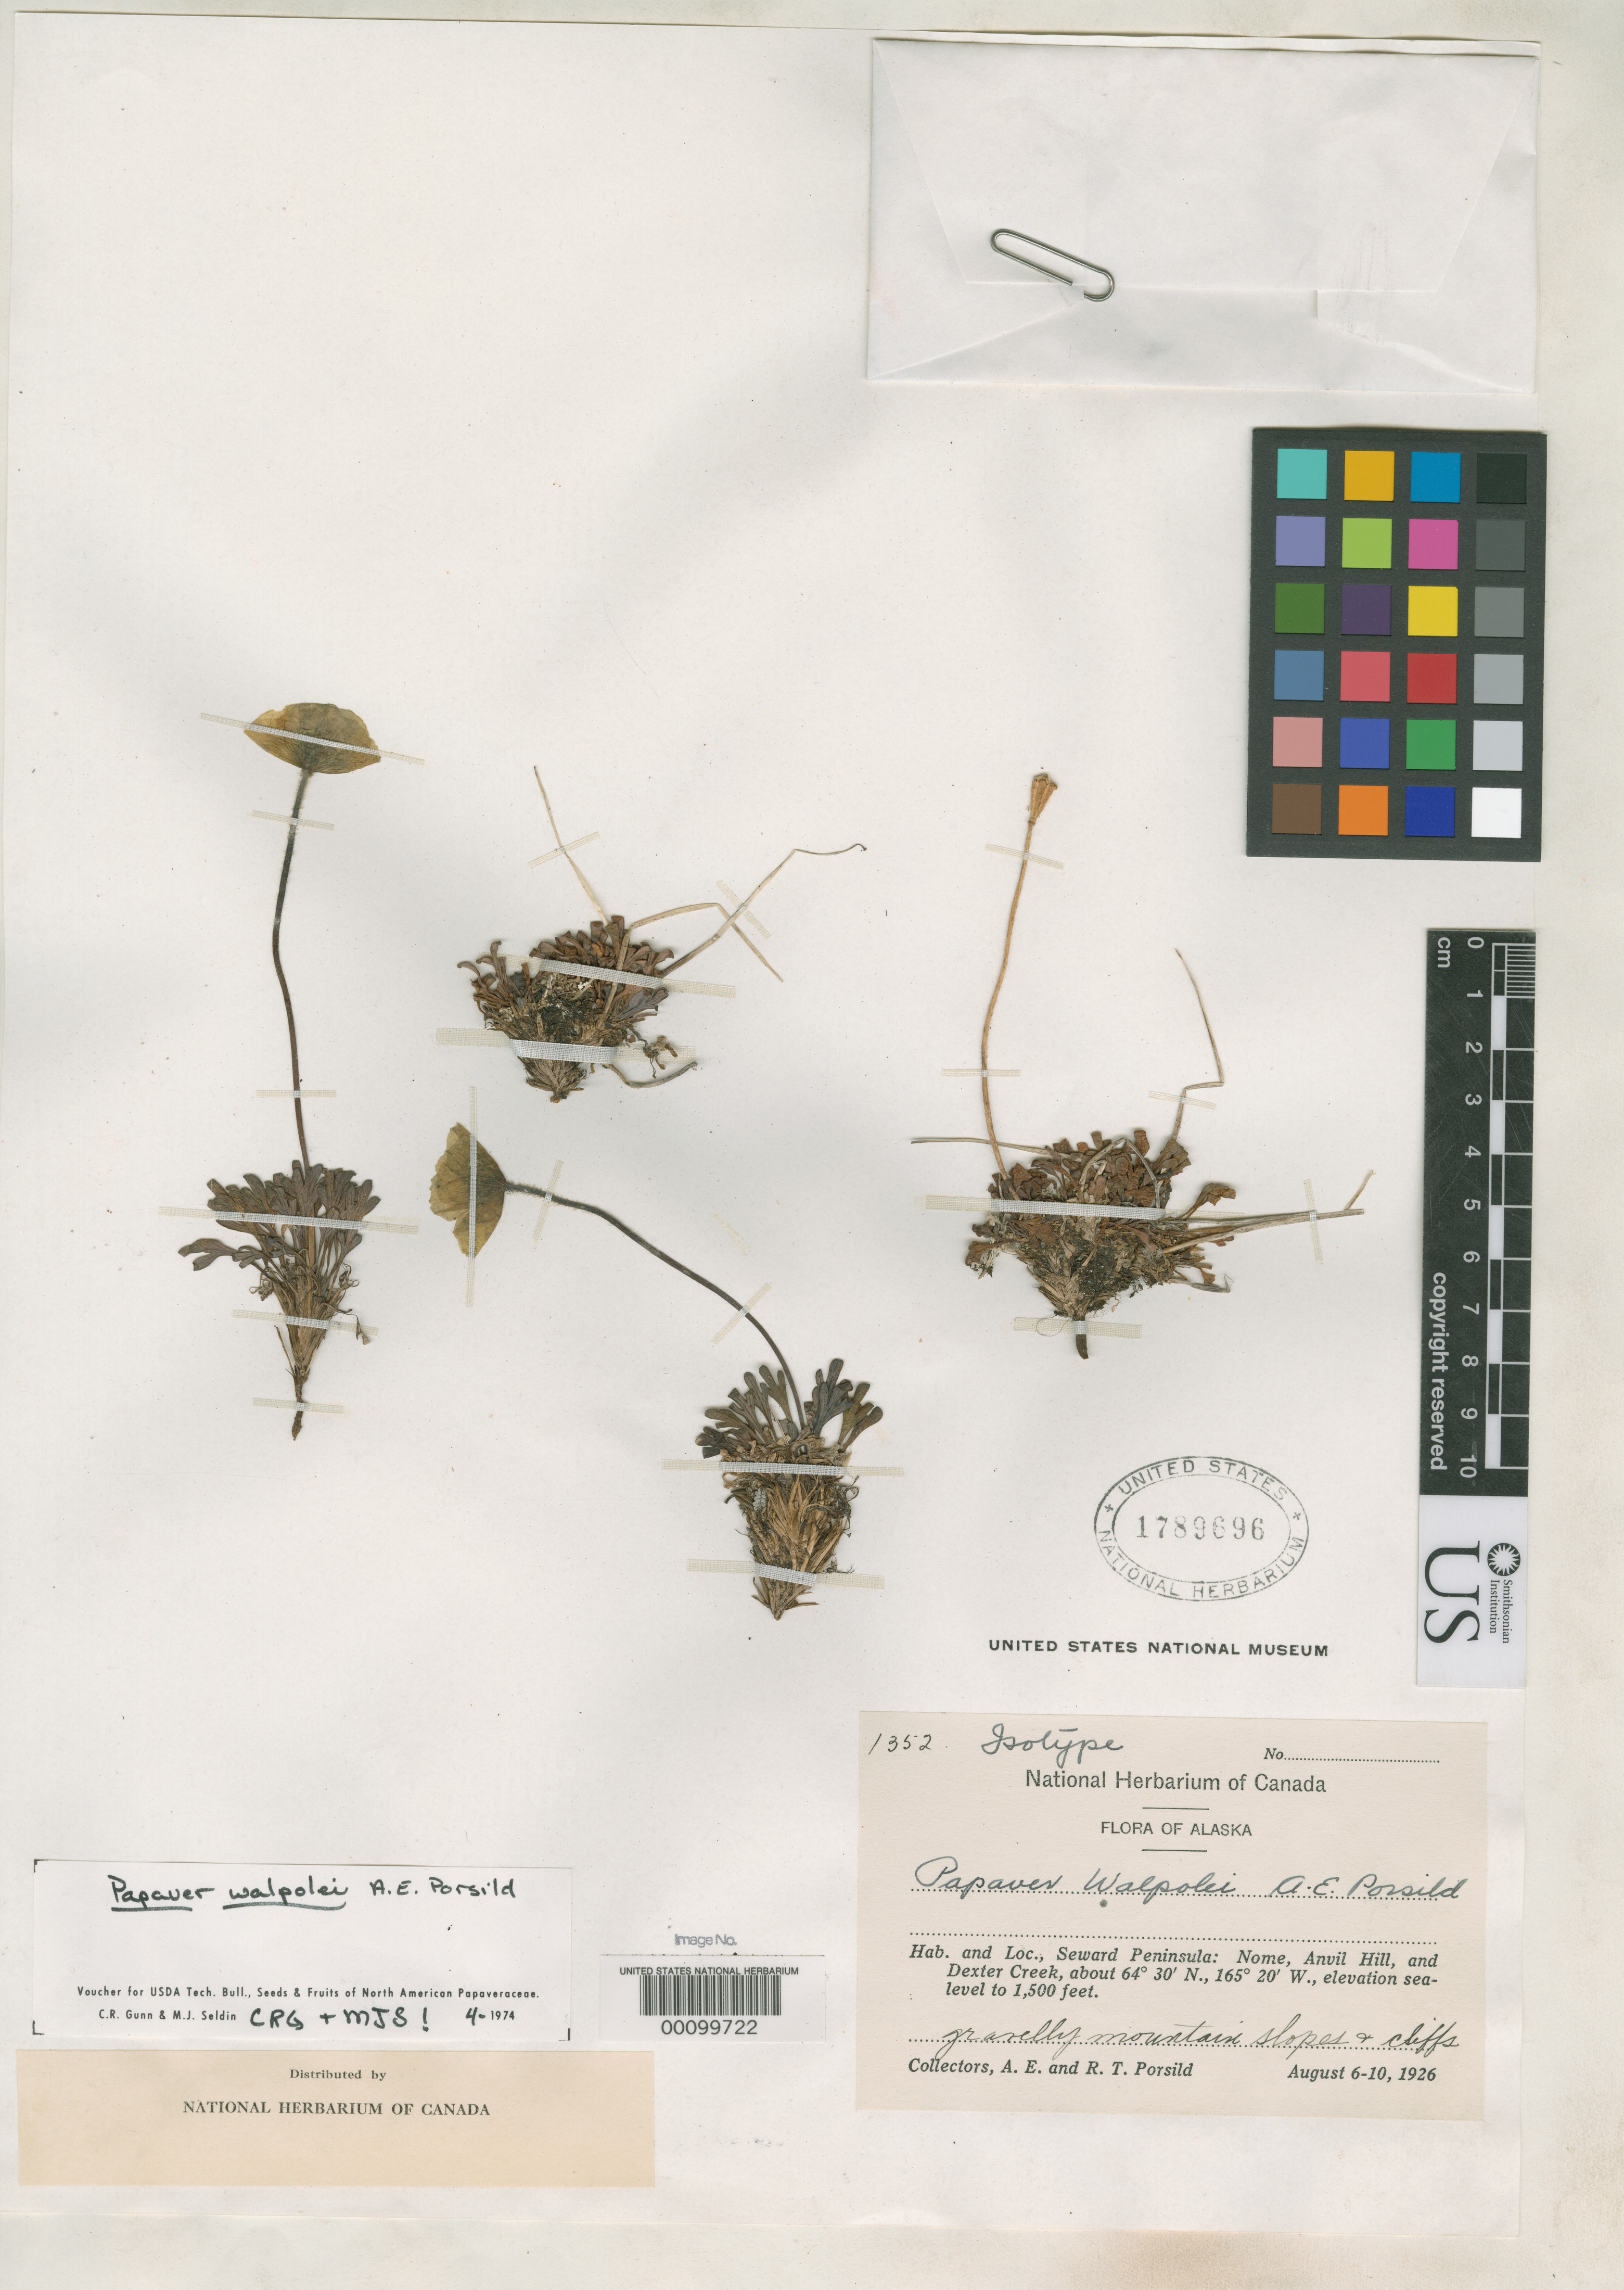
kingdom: Plantae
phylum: Tracheophyta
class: Magnoliopsida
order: Ranunculales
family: Papaveraceae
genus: Papaver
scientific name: Papaver walpolei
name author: A.E. Porsild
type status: Isotype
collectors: A. E. Porsild & R. T. Porsild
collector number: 1352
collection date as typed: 06 Aug 1926 to 10 Aug 1926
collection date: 1926-08-06/1926-08-10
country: United States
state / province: Alaska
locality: Nome, Anvil Hille, and Dexter Creek, Seward Peninsula.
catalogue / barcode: US 1789696